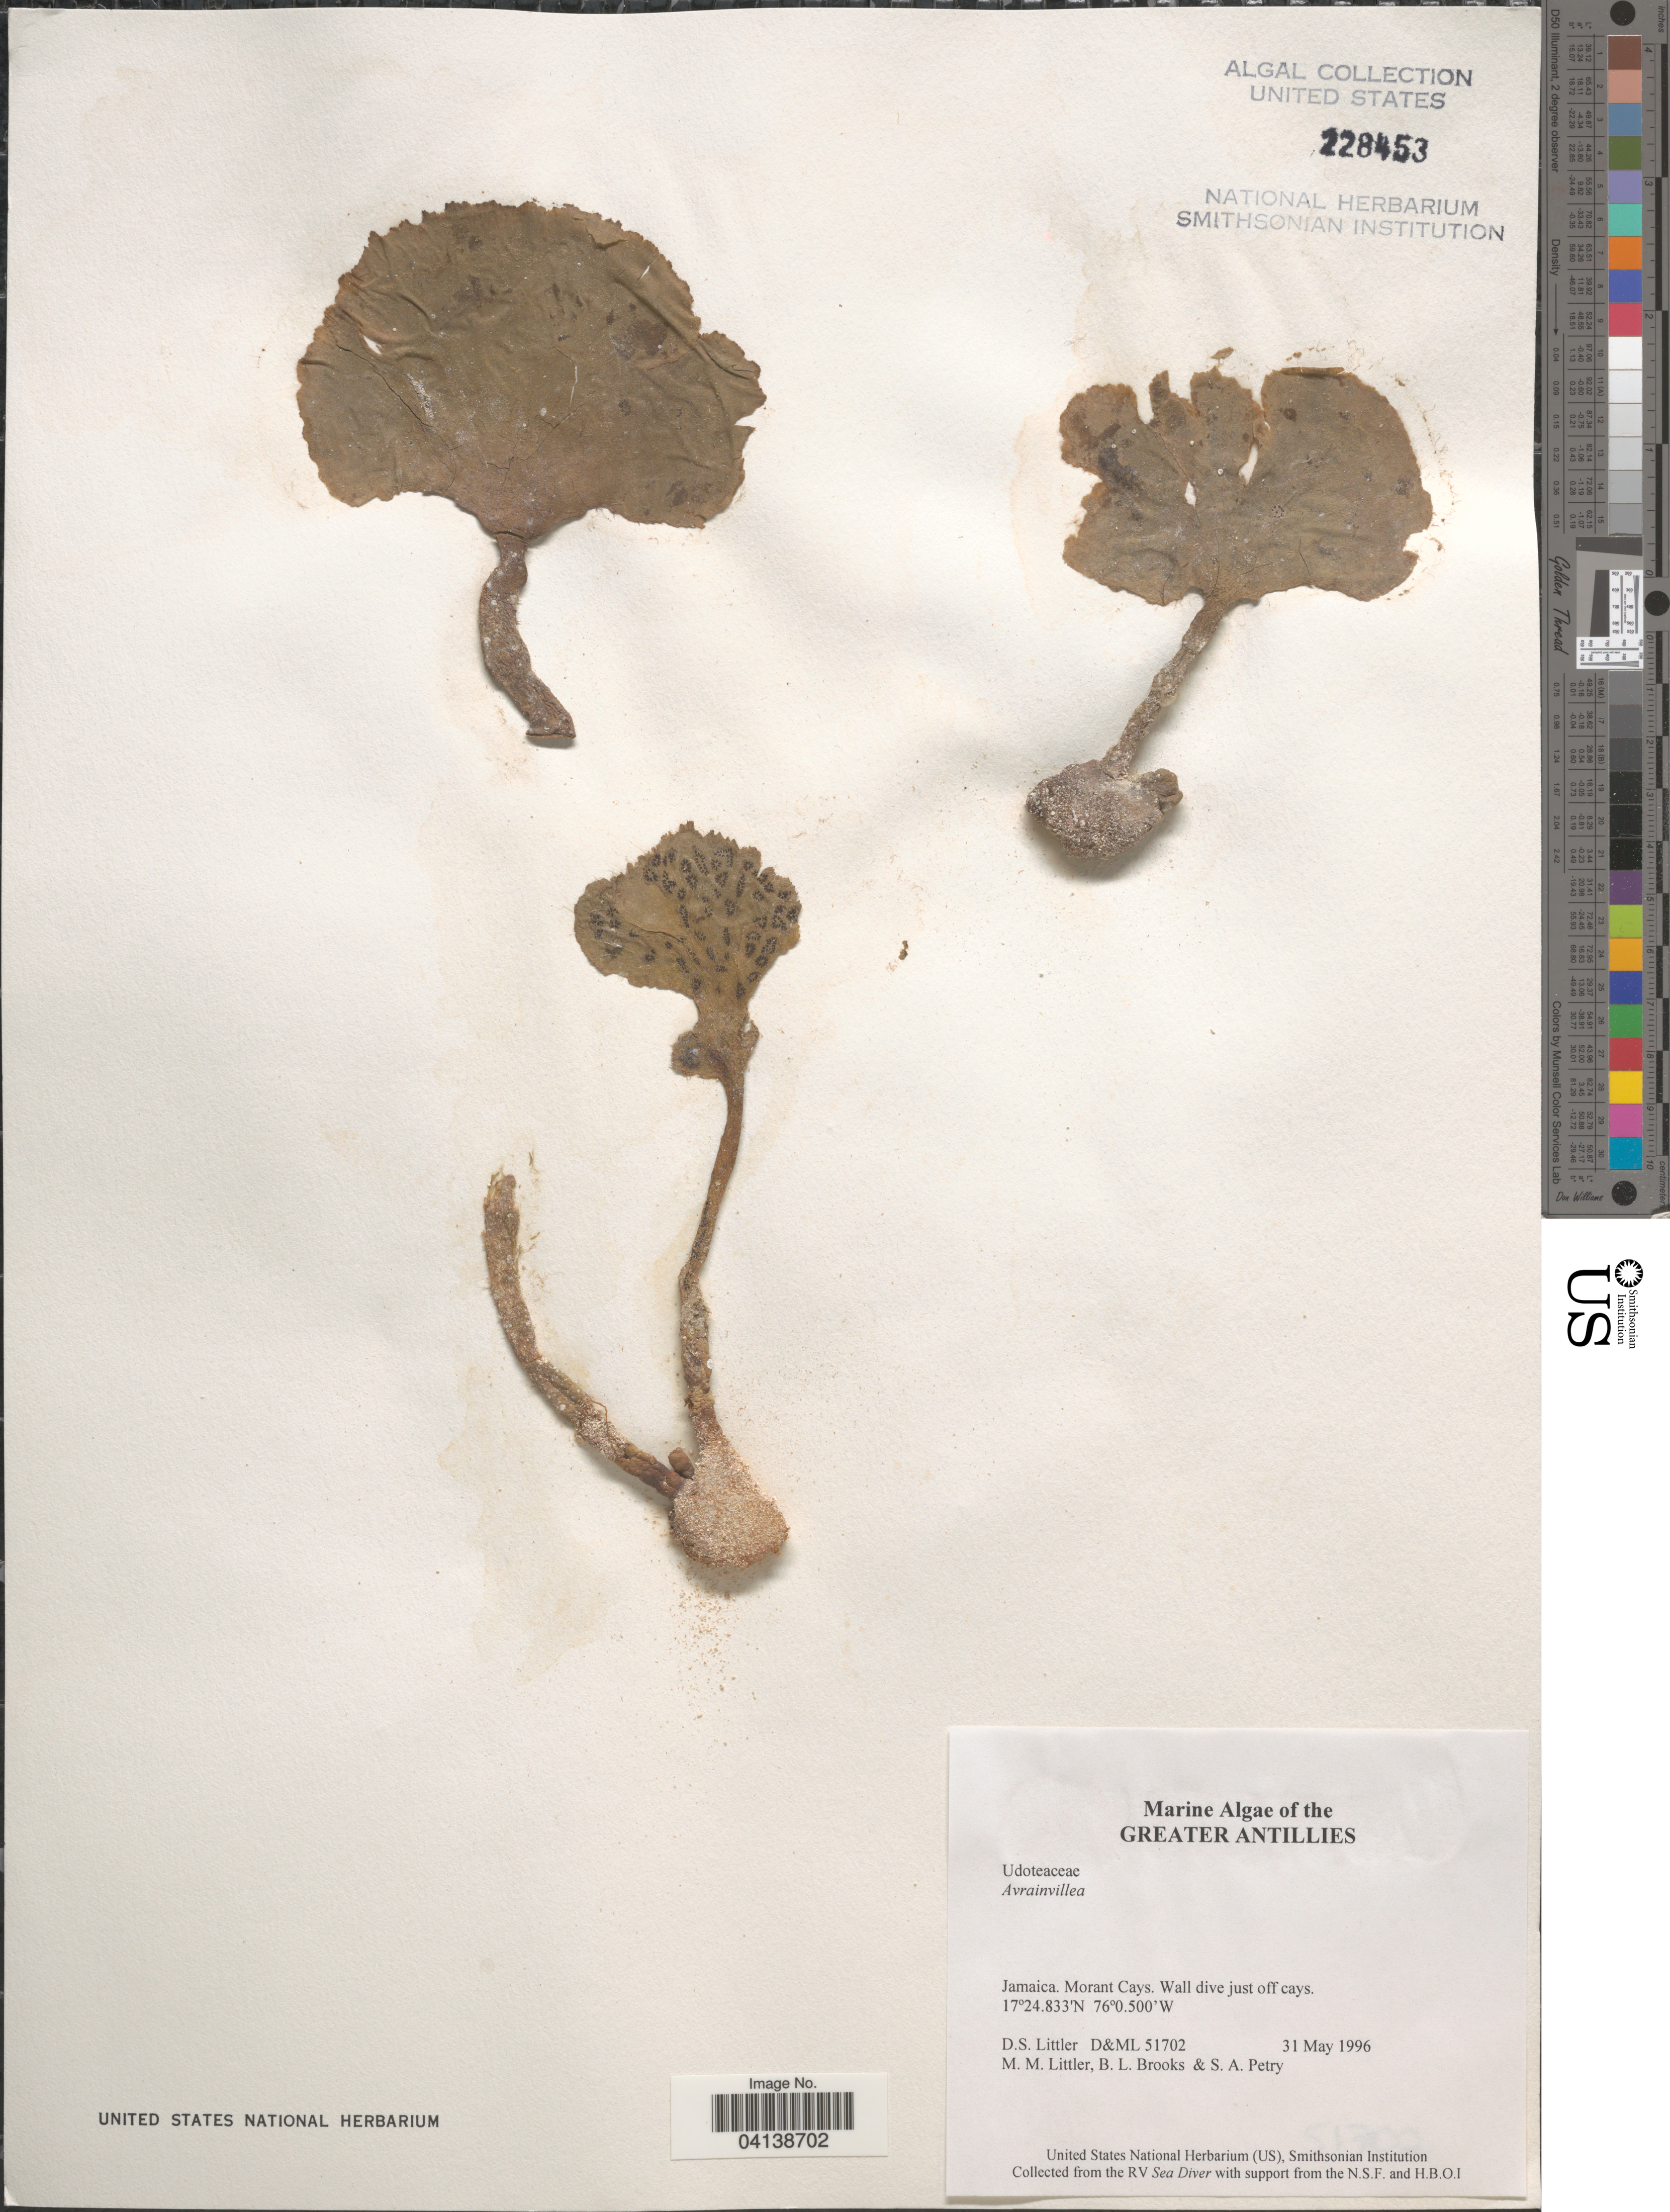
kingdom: Plantae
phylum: Chlorophyta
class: Ulvophyceae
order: Bryopsidales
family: Dichotomosiphonaceae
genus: Avrainvillea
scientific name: Avrainvillea sp.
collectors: D. S. Littler, B. Brooks & S. Petry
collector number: D&ML51702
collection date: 1996-05-31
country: Jamaica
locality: Greater Antillies. Morant Cays. Wall dive just off cays.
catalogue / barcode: US 228453